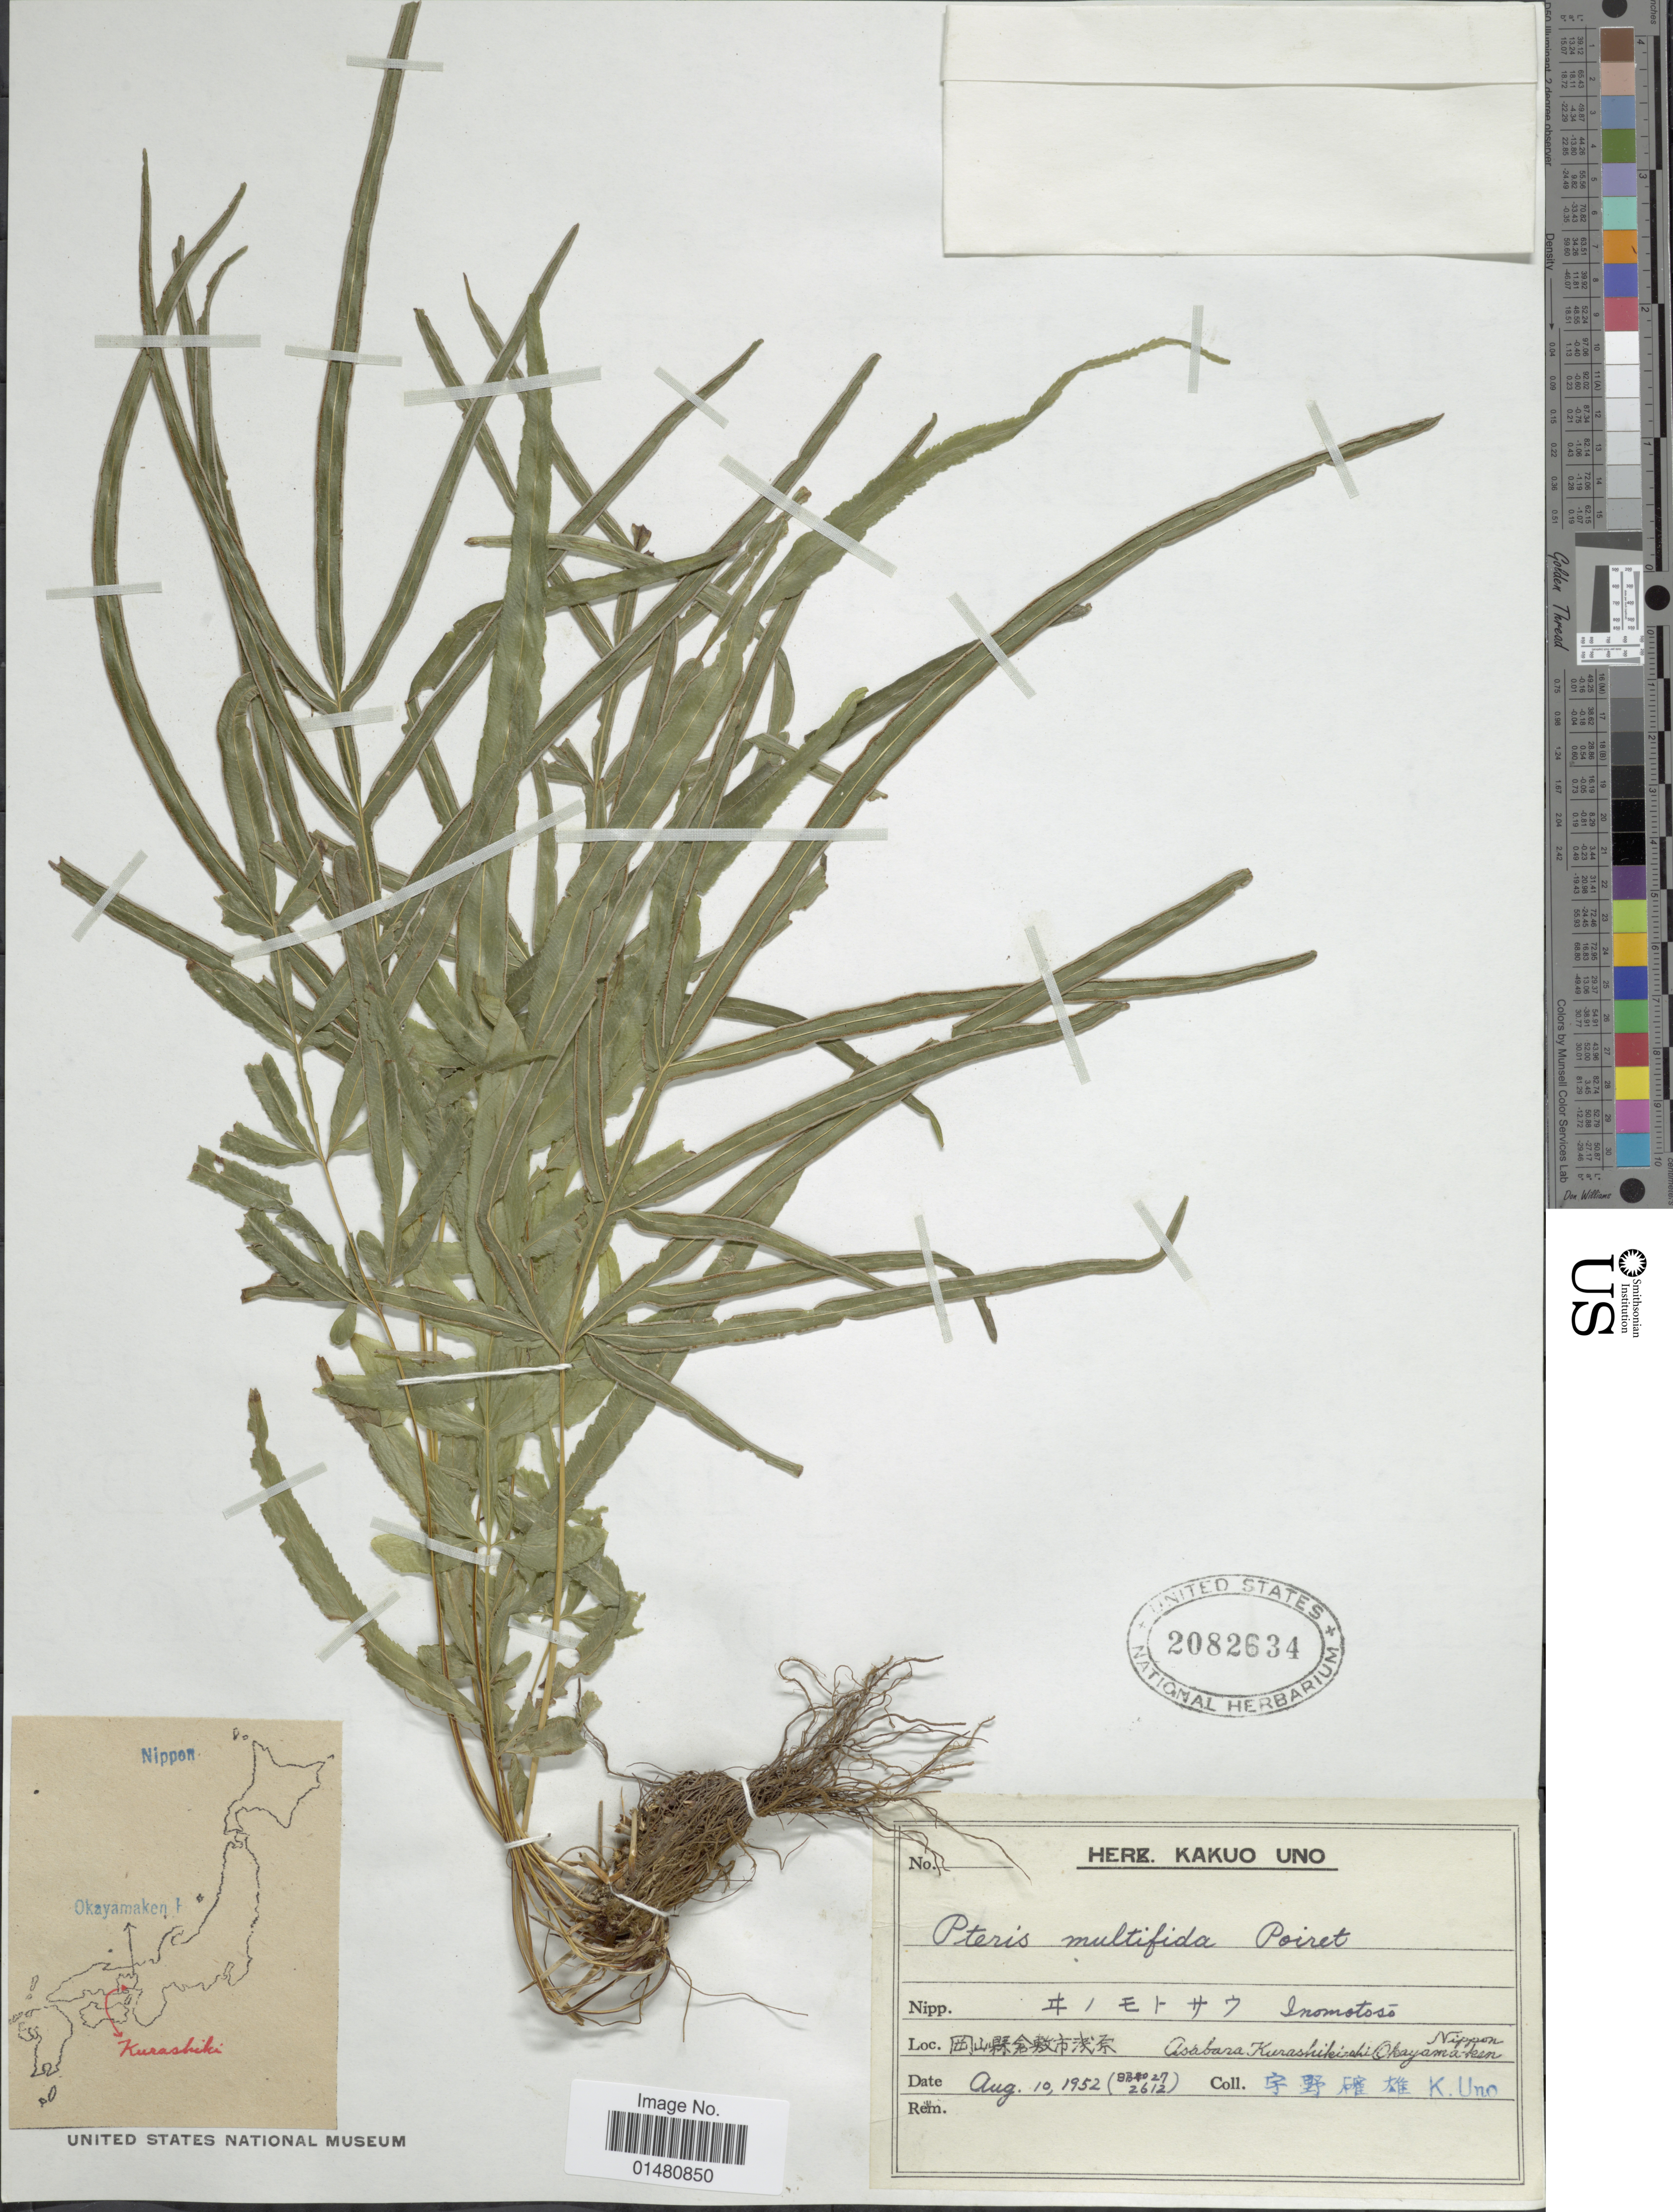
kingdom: Plantae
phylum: Tracheophyta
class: Polypodiopsida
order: Polypodiales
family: Pteridaceae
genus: Pteris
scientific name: Pteris multifida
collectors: K. Uno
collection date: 1952-08-10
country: Japan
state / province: Okayama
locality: Asabana Kurashikizahi, Okayama-ken, Nippon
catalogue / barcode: US 2082634